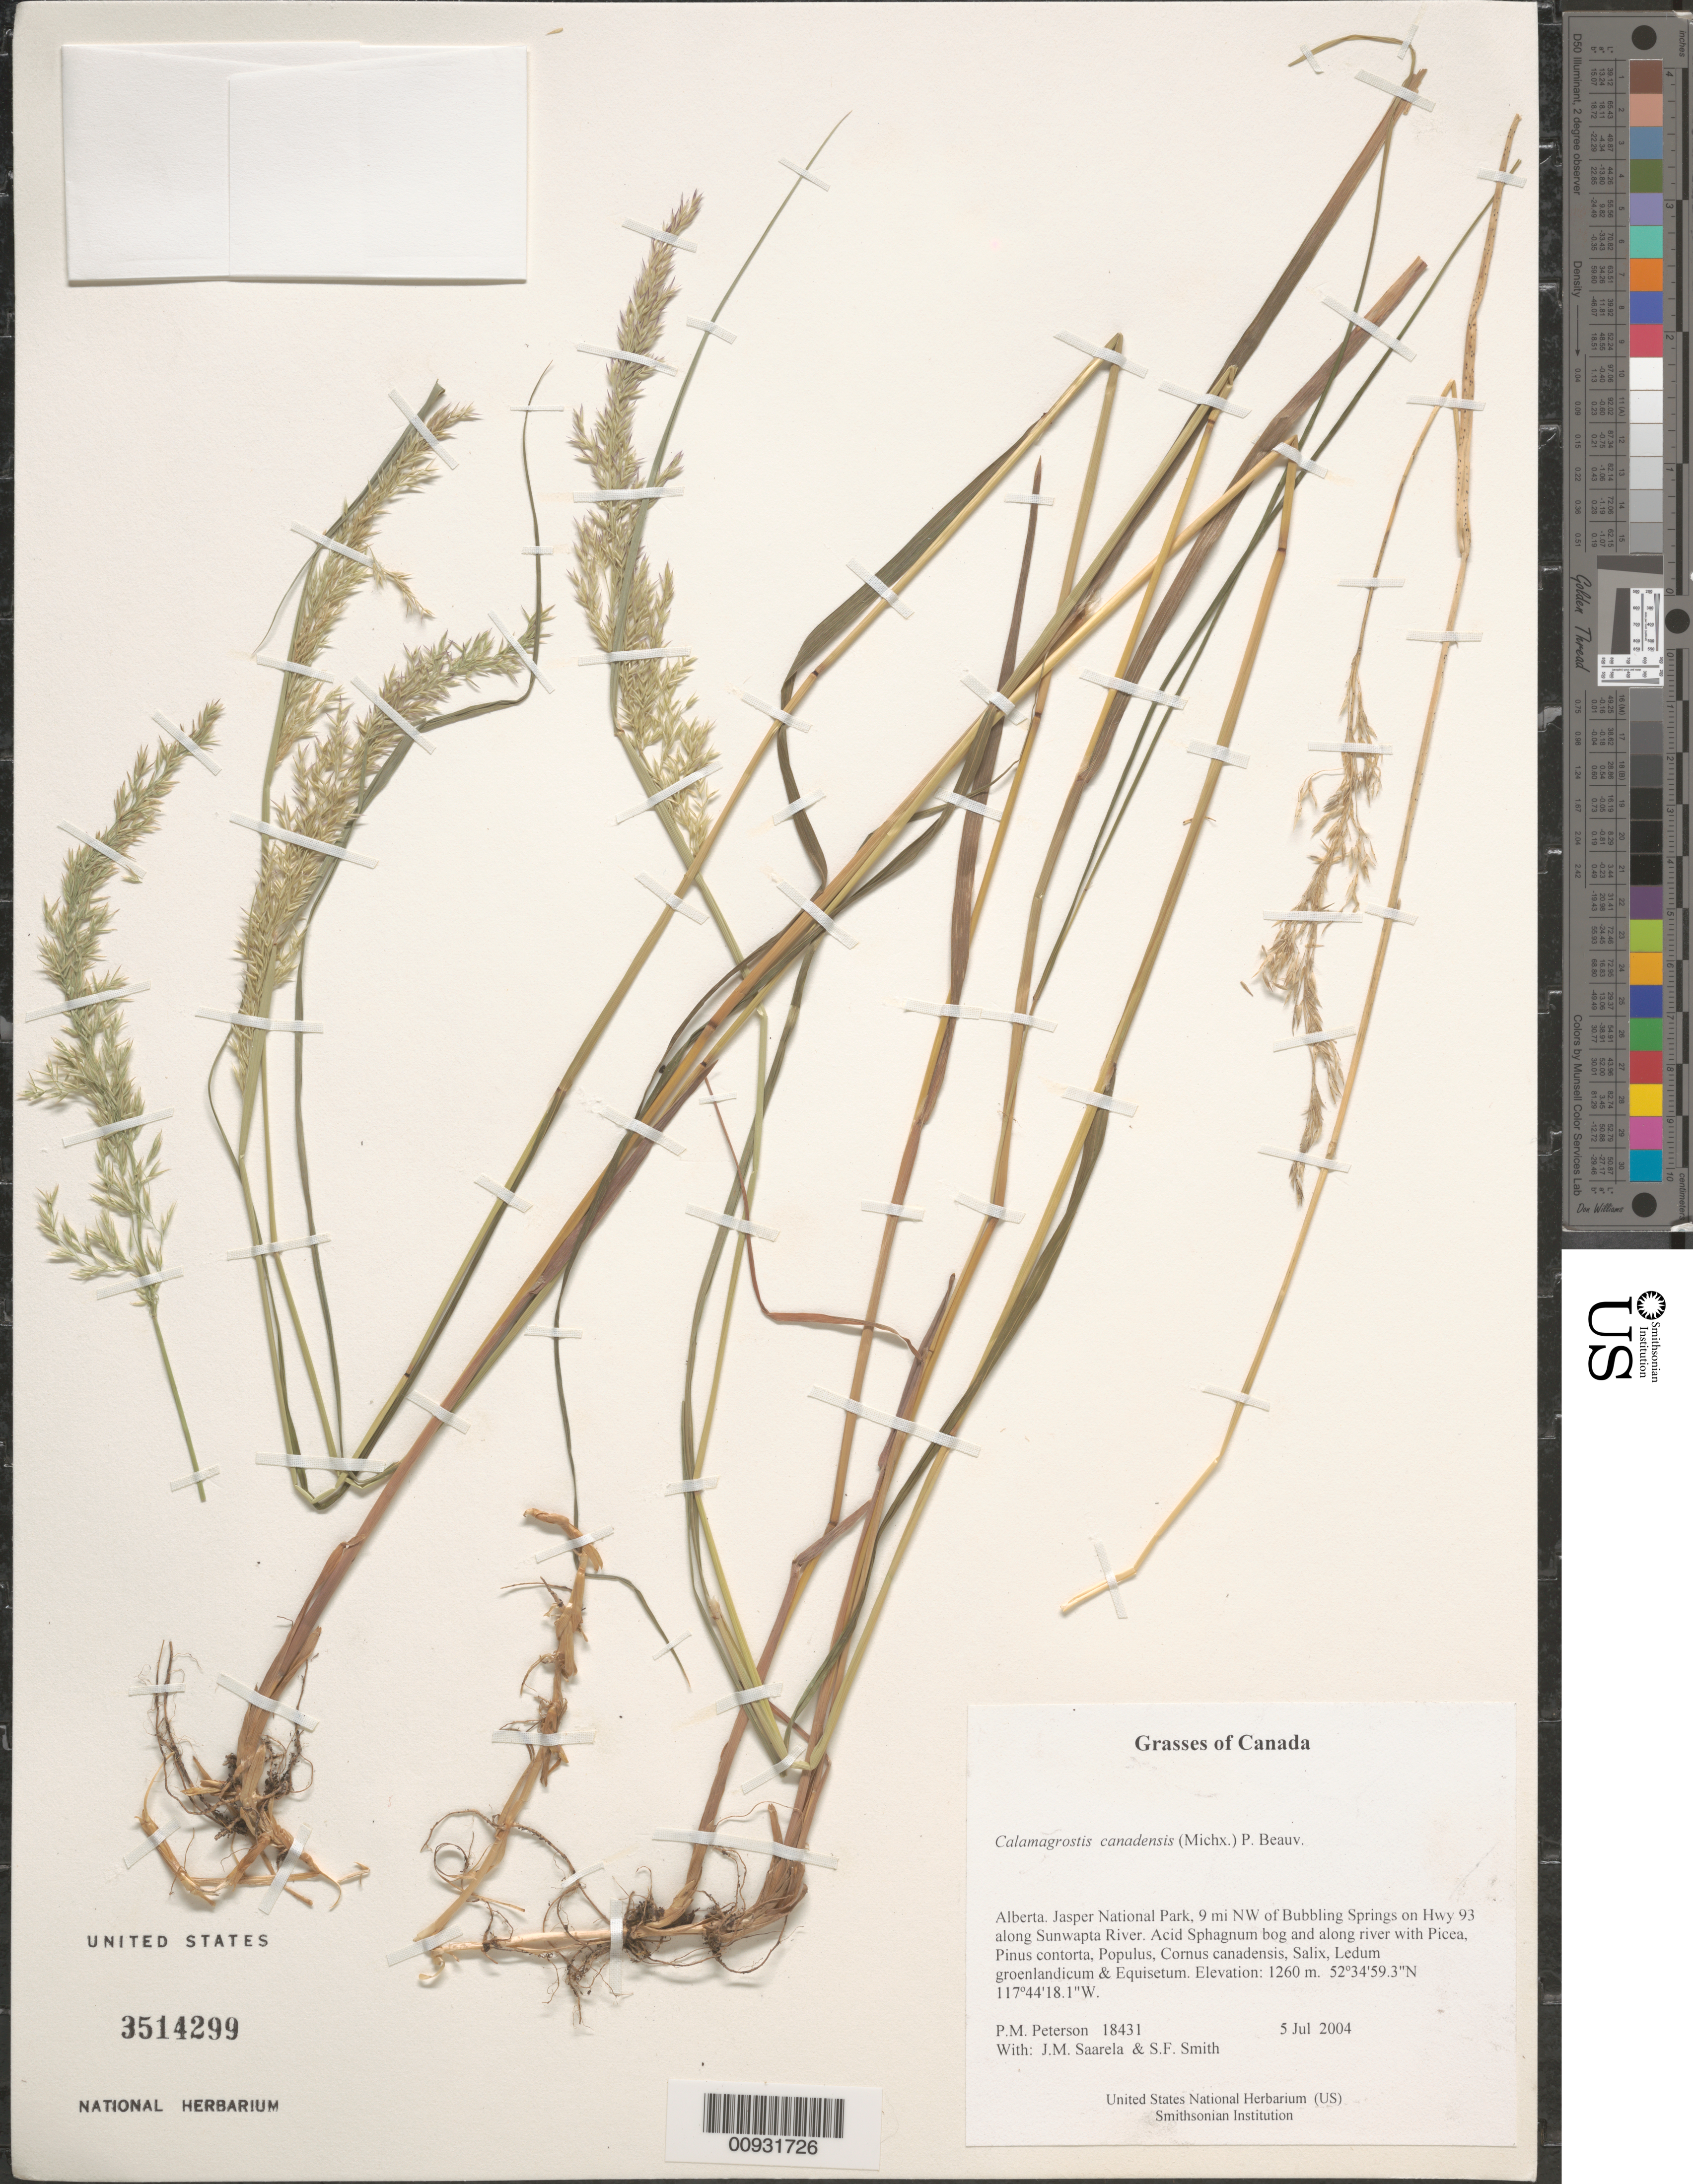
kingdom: Plantae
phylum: Tracheophyta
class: Liliopsida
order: Poales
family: Poaceae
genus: Calamagrostis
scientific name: Calamagrostis canadensis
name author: (Michx.) P. Beauv.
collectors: P. M. Peterson, J. Saarela & S.F. Smith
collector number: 18431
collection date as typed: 05 Jul 2004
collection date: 2004-07-05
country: Canada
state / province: Alberta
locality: Jasper National Park, 9 mi NW of Bubbling Springs on Hwy 93 along Sunwapta River. Acid Sphagnum bog and along river with Picea, Pinus contorta, Populus, Cornus canadensis, Salix, Ledum groenlandicum & Equisetum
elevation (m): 1260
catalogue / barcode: US 3514299